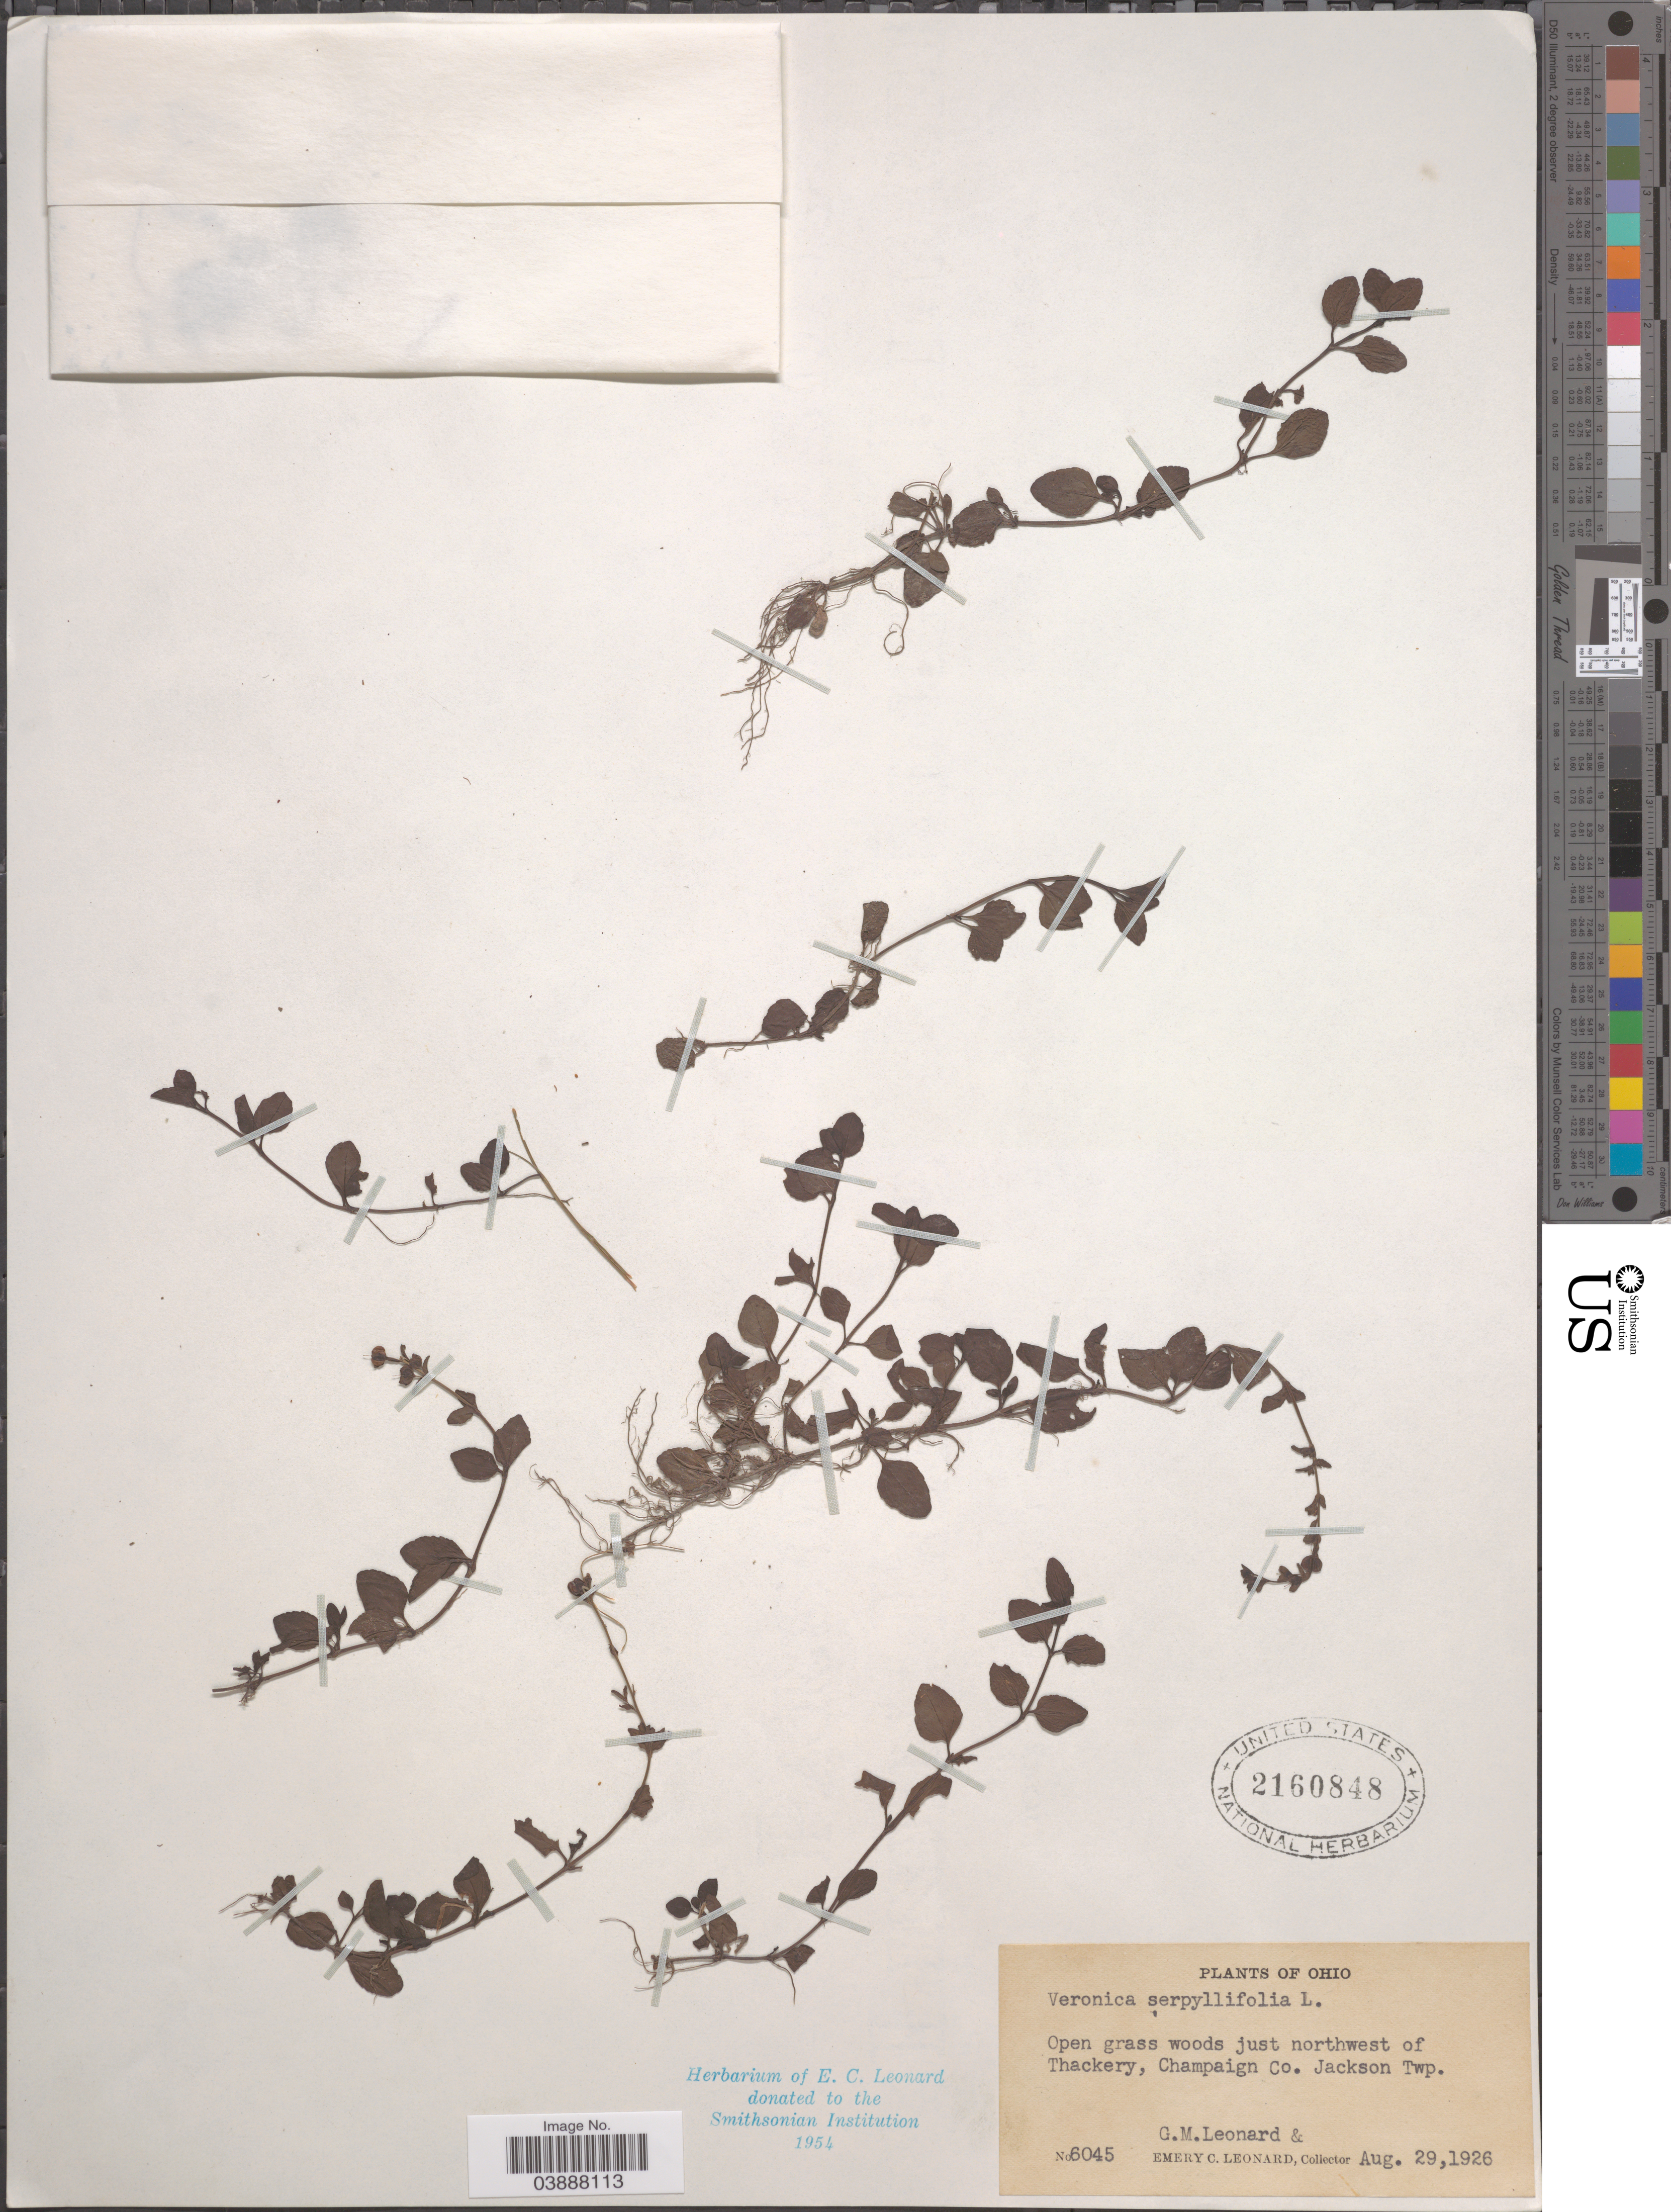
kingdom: Plantae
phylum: Tracheophyta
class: Magnoliopsida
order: Lamiales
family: Plantaginaceae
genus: Veronica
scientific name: Veronica serpyllifolia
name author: L.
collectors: G. M. Leonard & E. C. Leonard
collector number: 6045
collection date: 1926-08-29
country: United States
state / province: Ohio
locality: Open grass woods just northwest of Thackery, Champaign Co. Jackson Twp.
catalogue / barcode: US 2160848